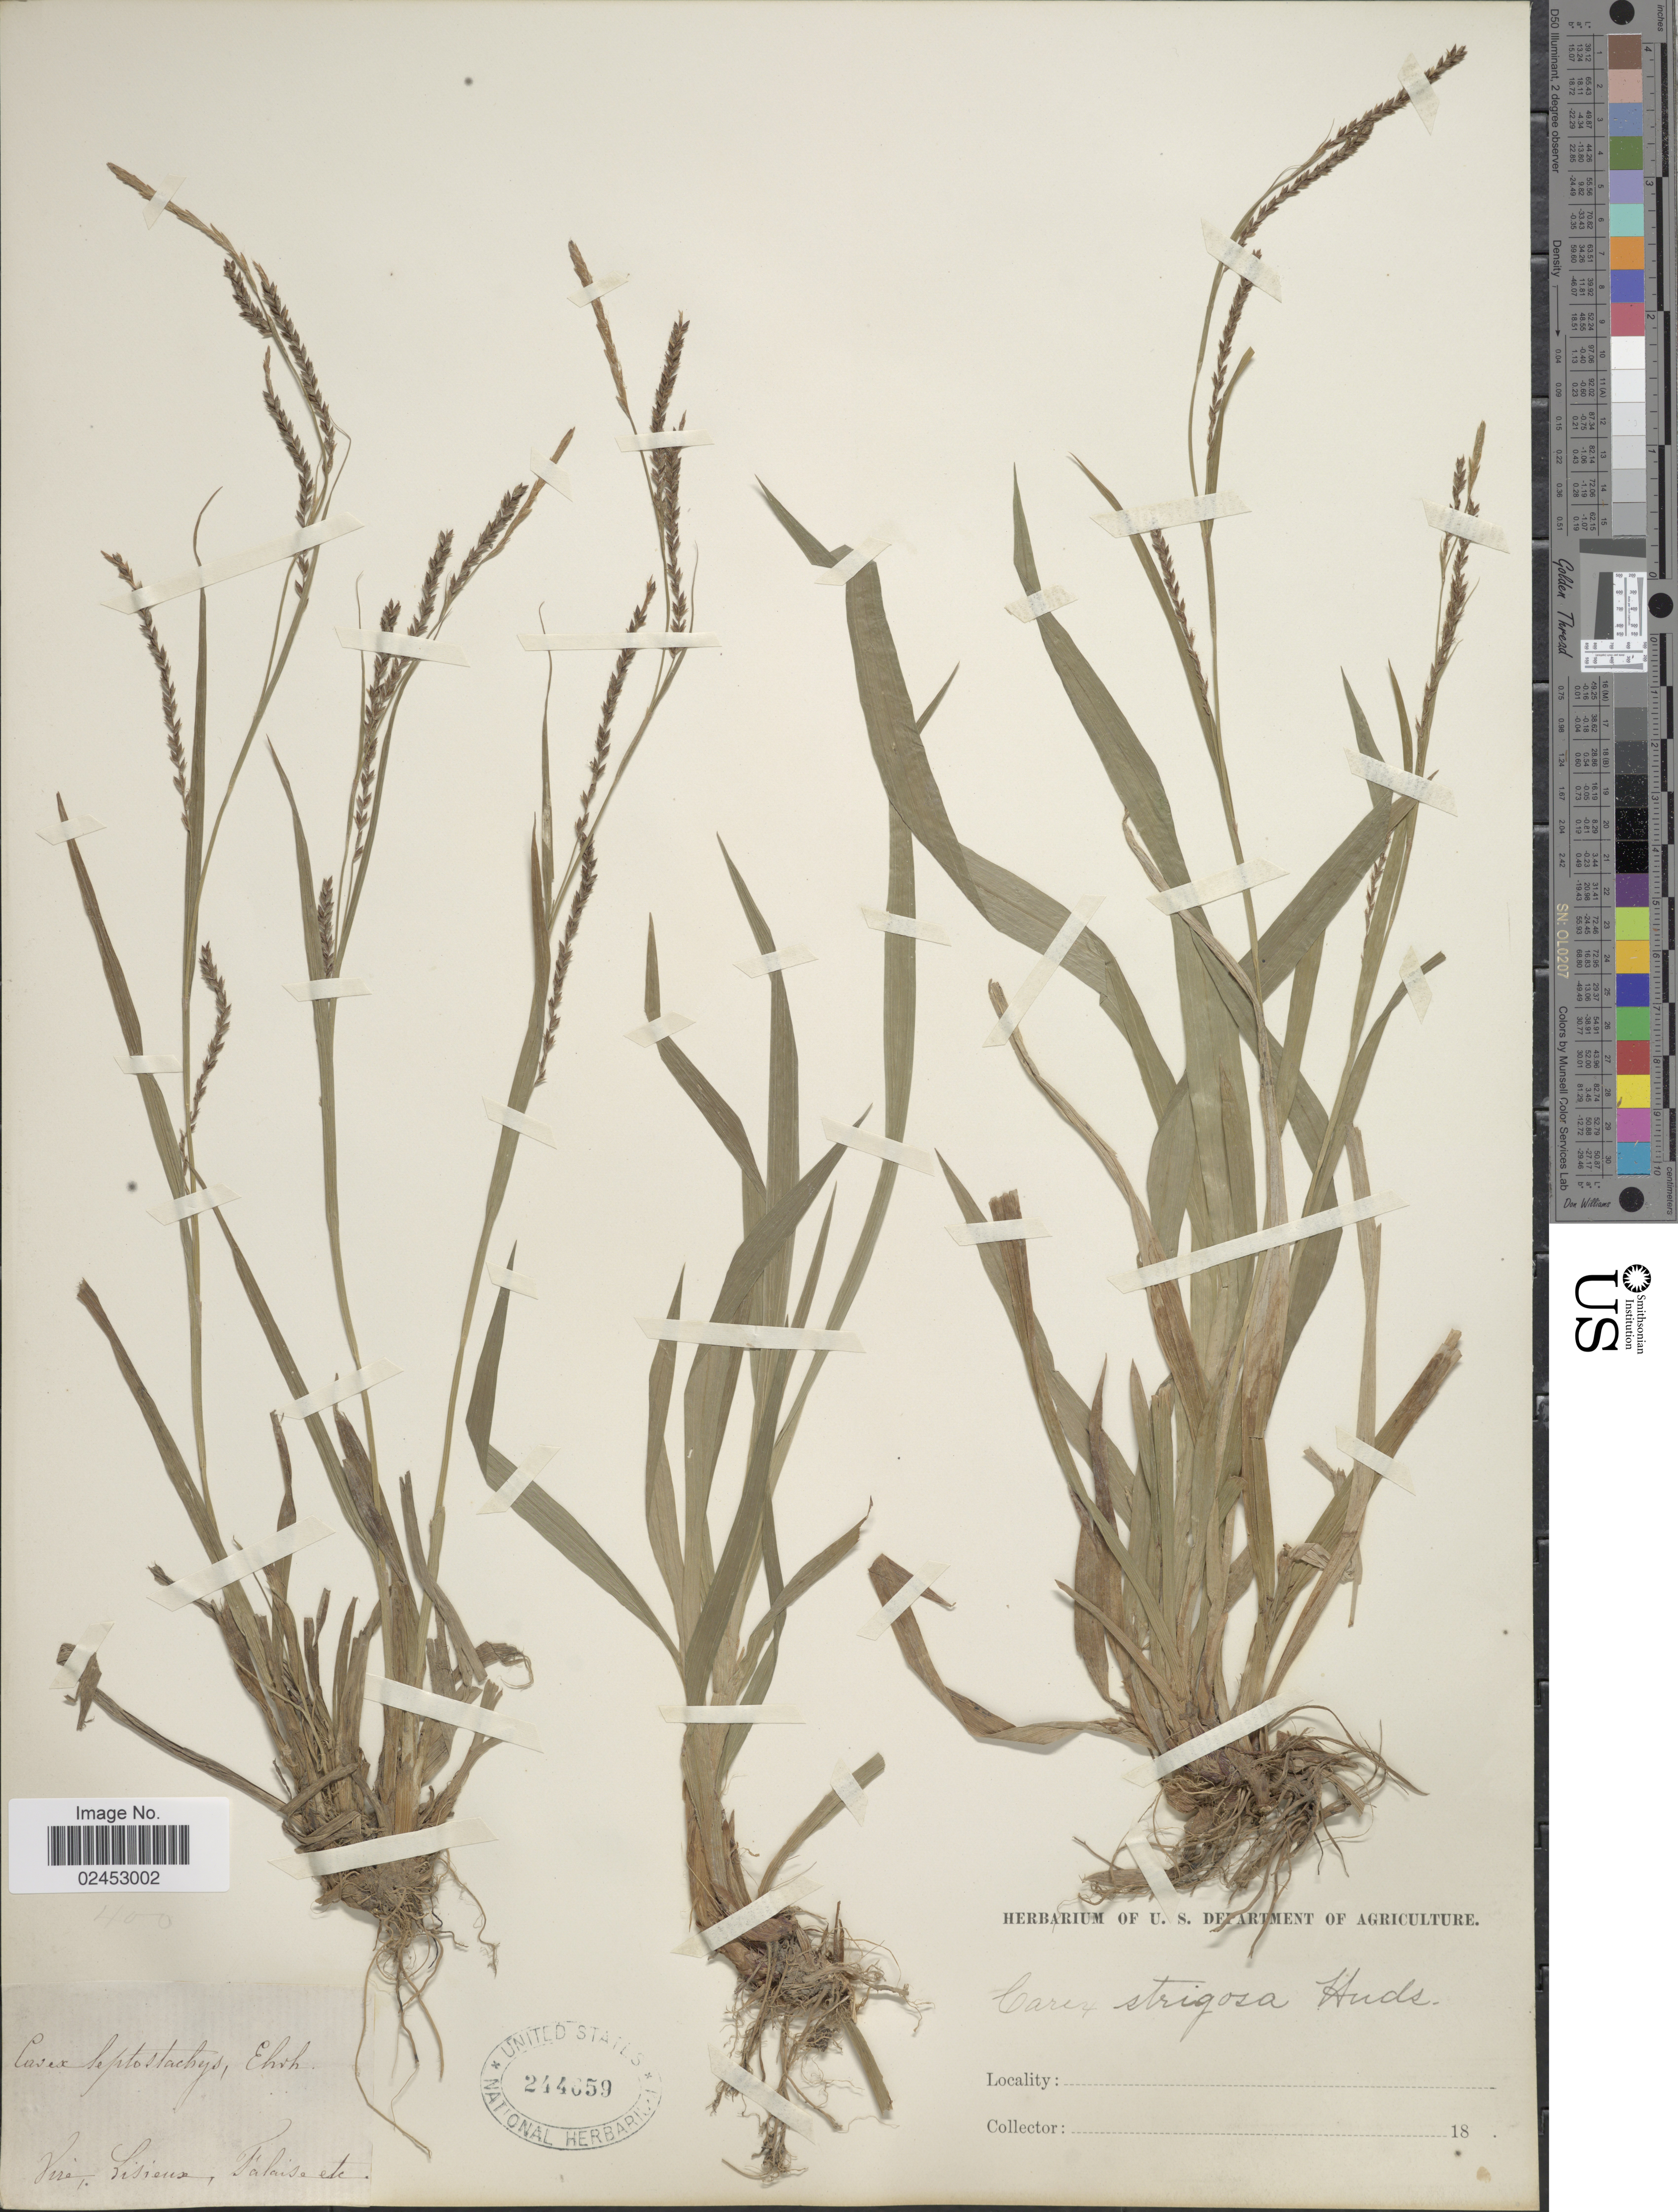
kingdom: Plantae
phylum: Tracheophyta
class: Liliopsida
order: Poales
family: Cyperaceae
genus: Carex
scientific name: Carex strigosa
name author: Huds.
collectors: ex herb. U. S. Department of Agriculture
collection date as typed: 18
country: France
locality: Vire, Lisieux, Falaisa etc. [interpreted]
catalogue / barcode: US 244659